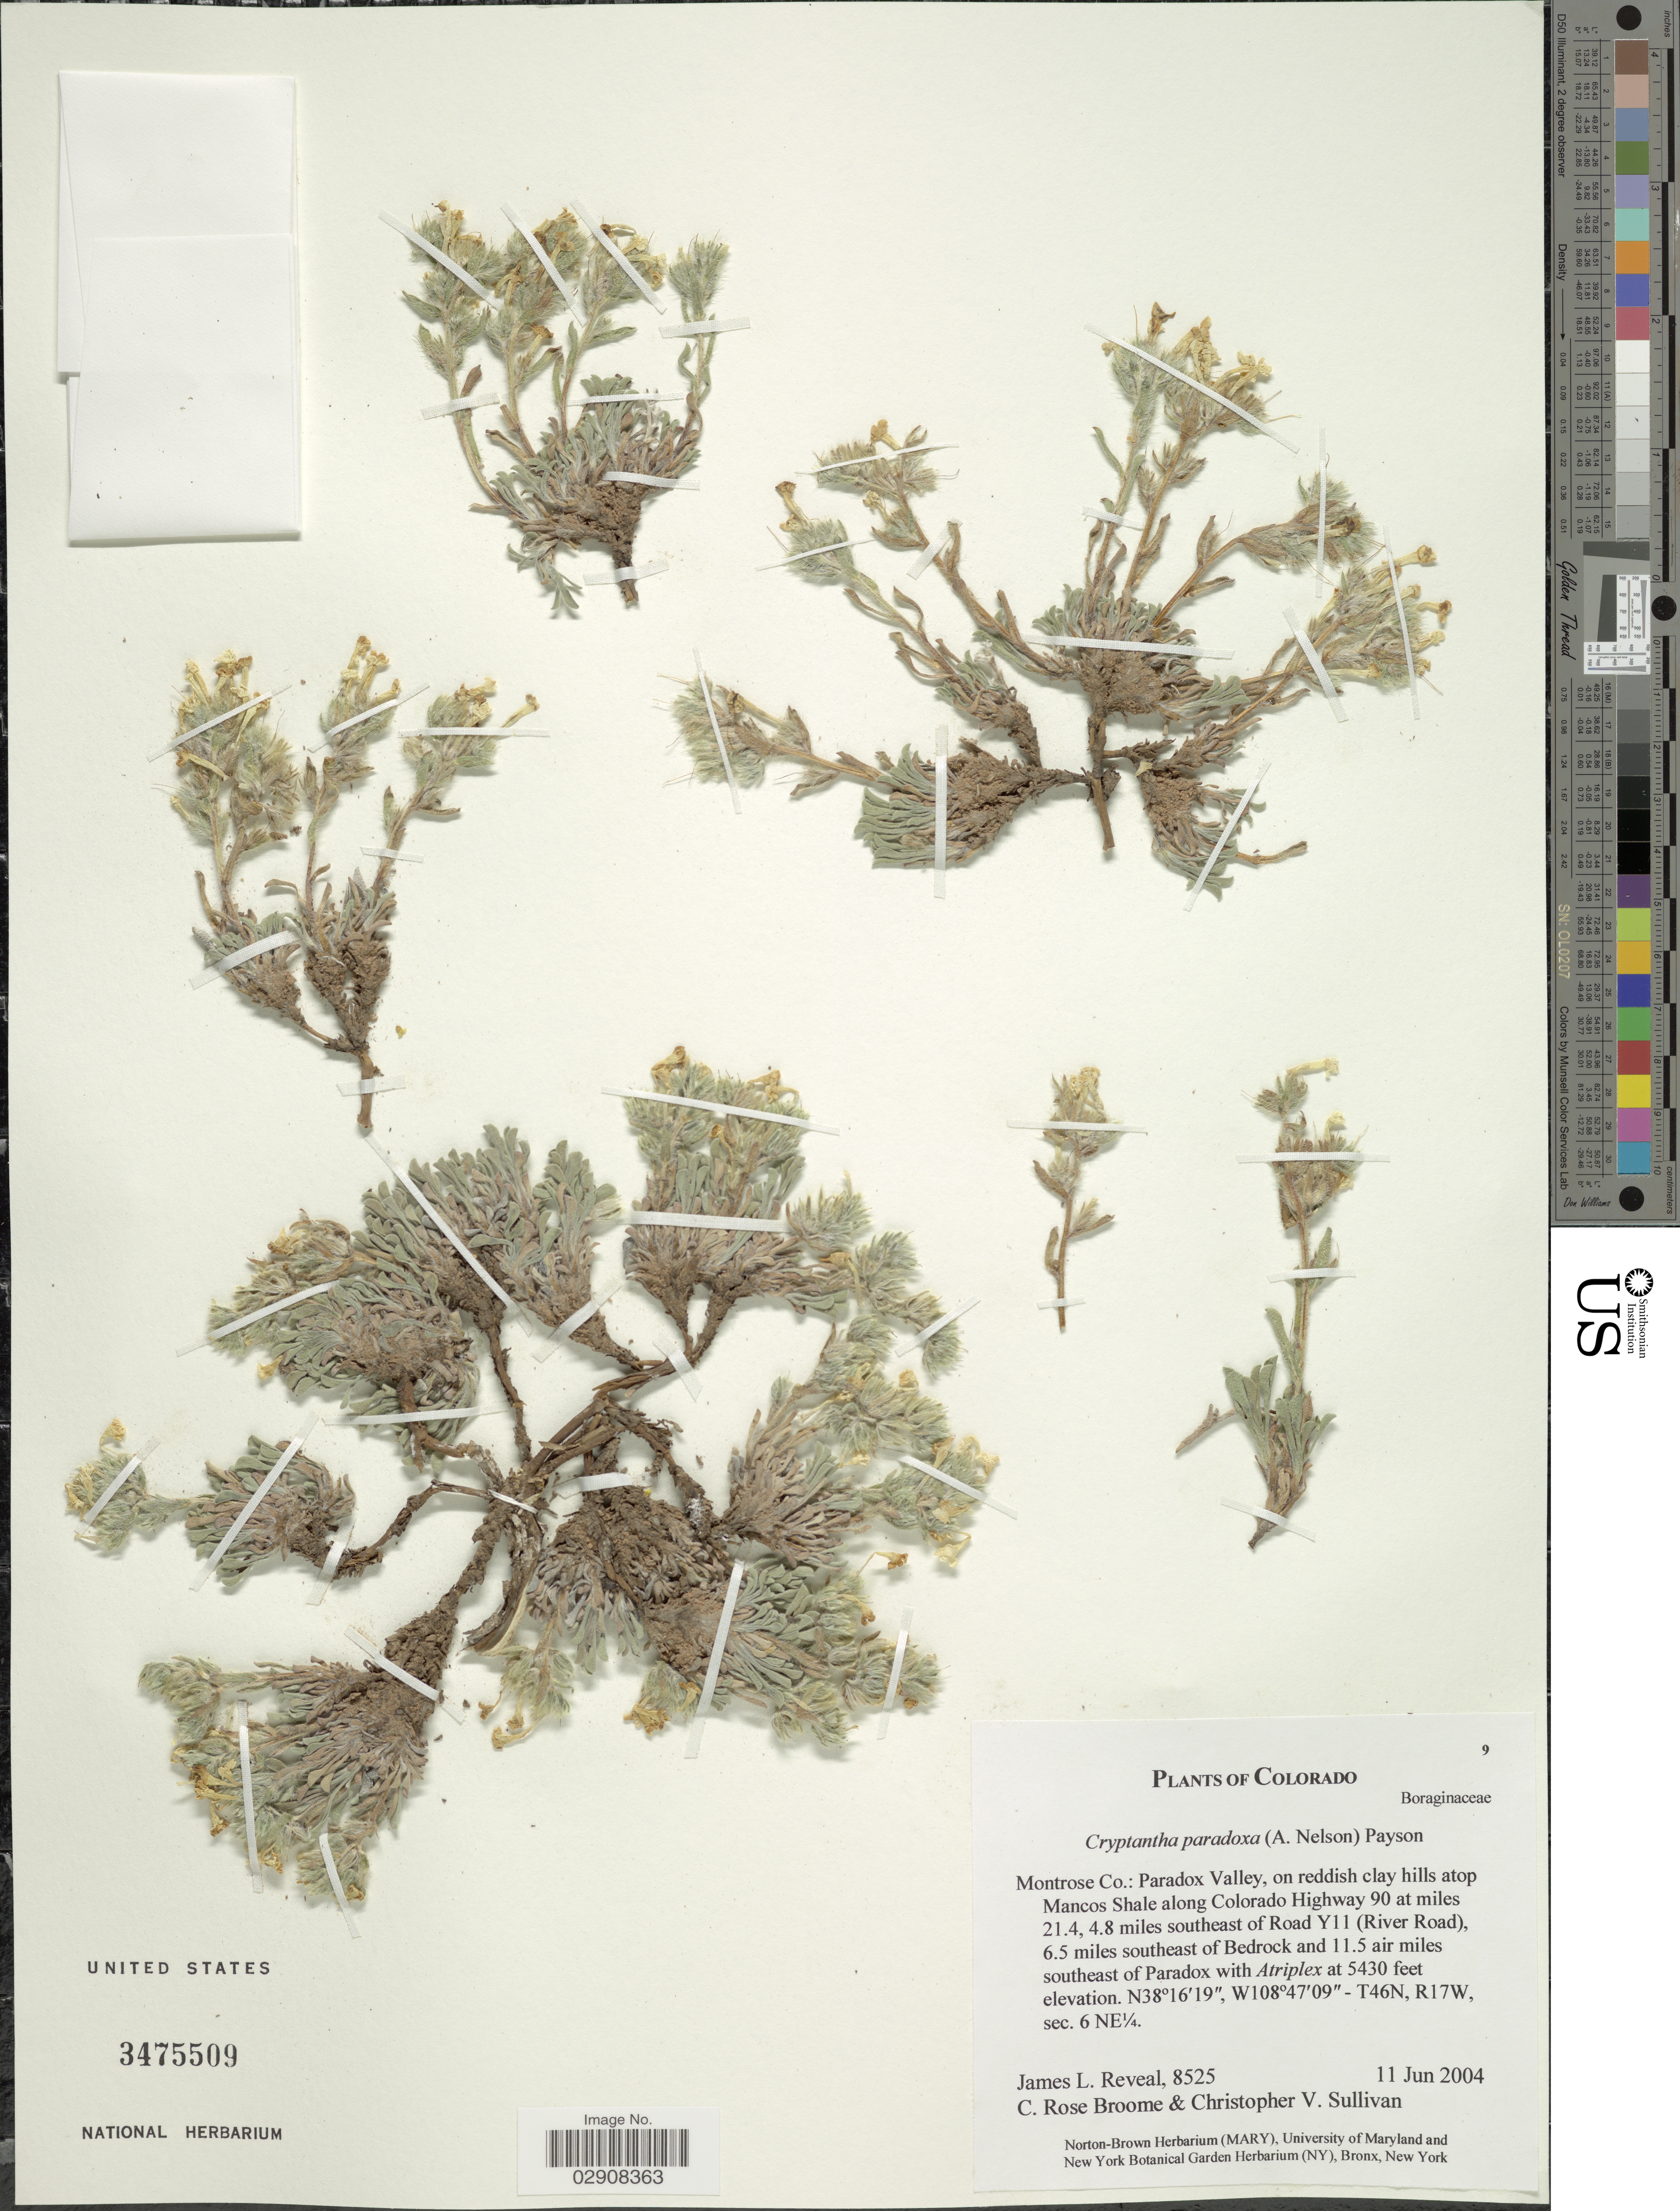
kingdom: Plantae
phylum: Tracheophyta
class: Magnoliopsida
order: Boraginales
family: Boraginaceae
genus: Cryptantha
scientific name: Cryptantha paradoxa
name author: (A. Nelson) Payson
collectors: J. L. Reveal, C. R. Broome & C. Sullivan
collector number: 8525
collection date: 2004-06-11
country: United States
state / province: Colorado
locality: Montrose Co.: Paradox Valley, on reddish clay hills atop Mancos Shale along Colorado Highway 90 at miles 21.4, 4.8 miles southeast of Road Y11 (River Road), 6.5 miles southeast of Bedrock and 11.5 air miles southeast of Paradox. - T46N, R17W, sec. 6 NE¼.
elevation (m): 1655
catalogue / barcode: US 3475509